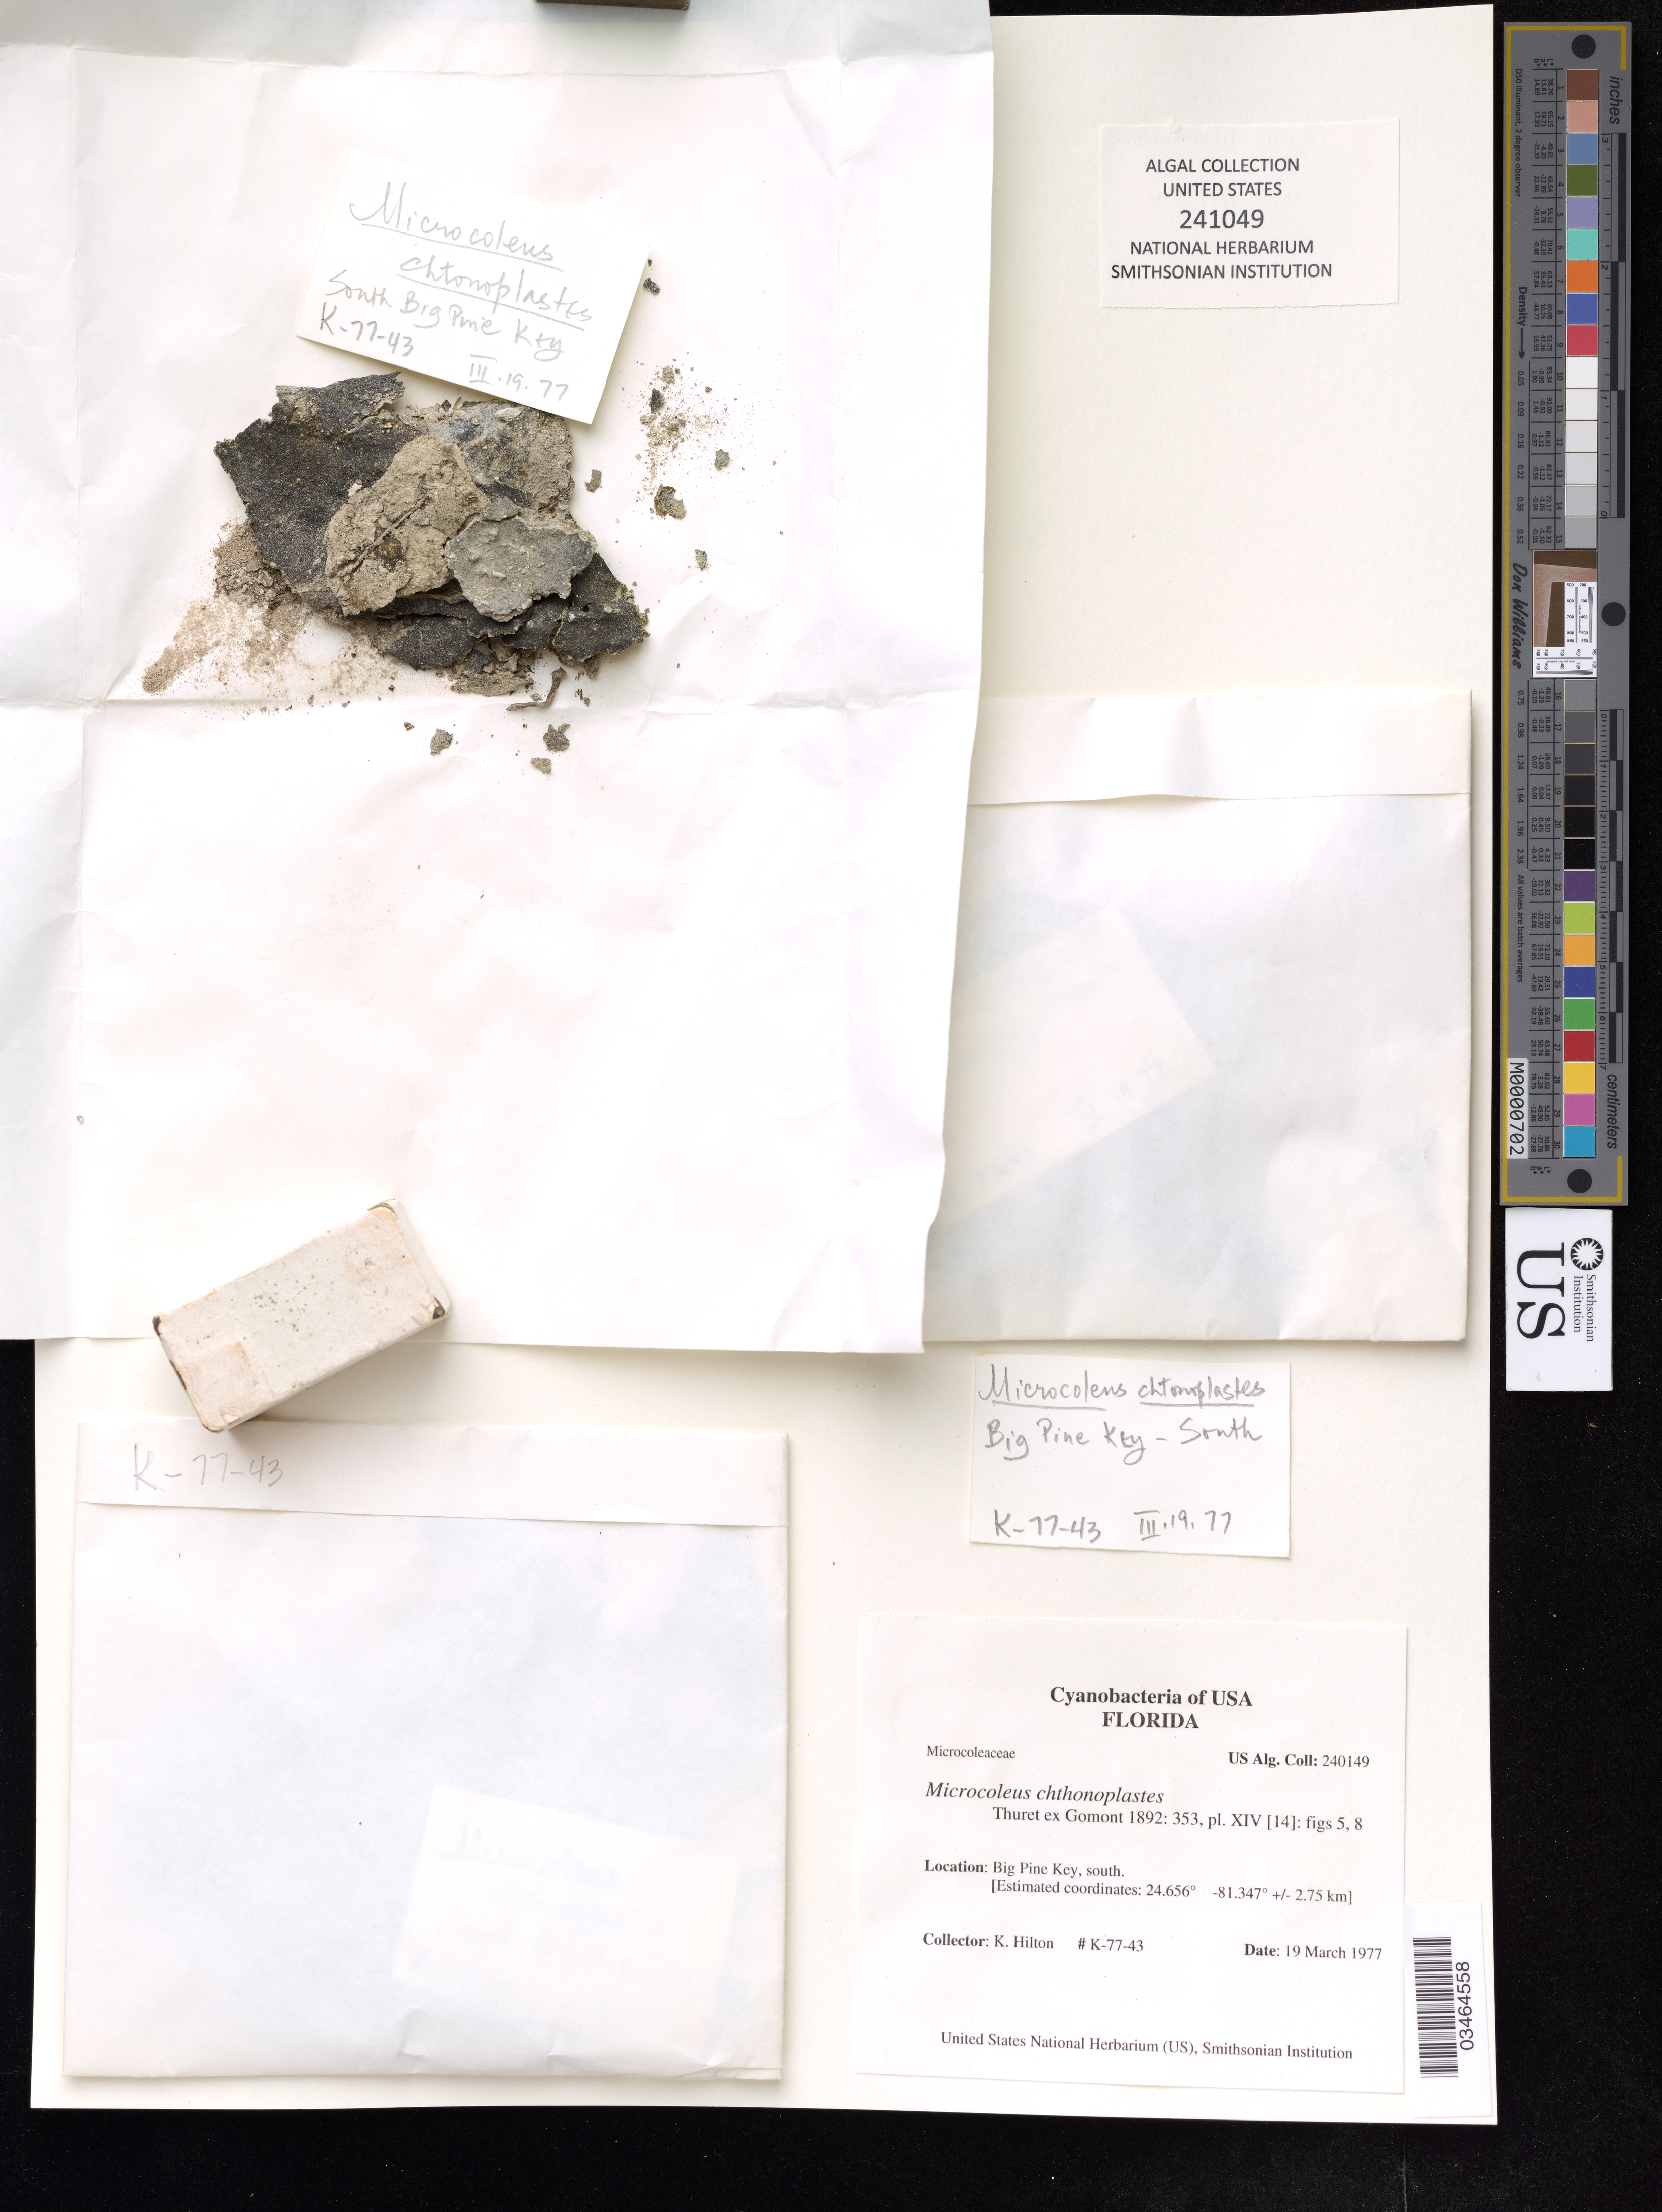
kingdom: Bacteria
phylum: Cyanobacteria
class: Cyanobacteriia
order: Cyanobacteriales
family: Microcoleaceae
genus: Microcoleus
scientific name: Microcoleus chthonoplastes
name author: Thur. ex Gomont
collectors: K. Hilton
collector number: K-77-43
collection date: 1977-03-19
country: United States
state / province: Florida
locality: Big Pine Key, south.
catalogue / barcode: US 241049